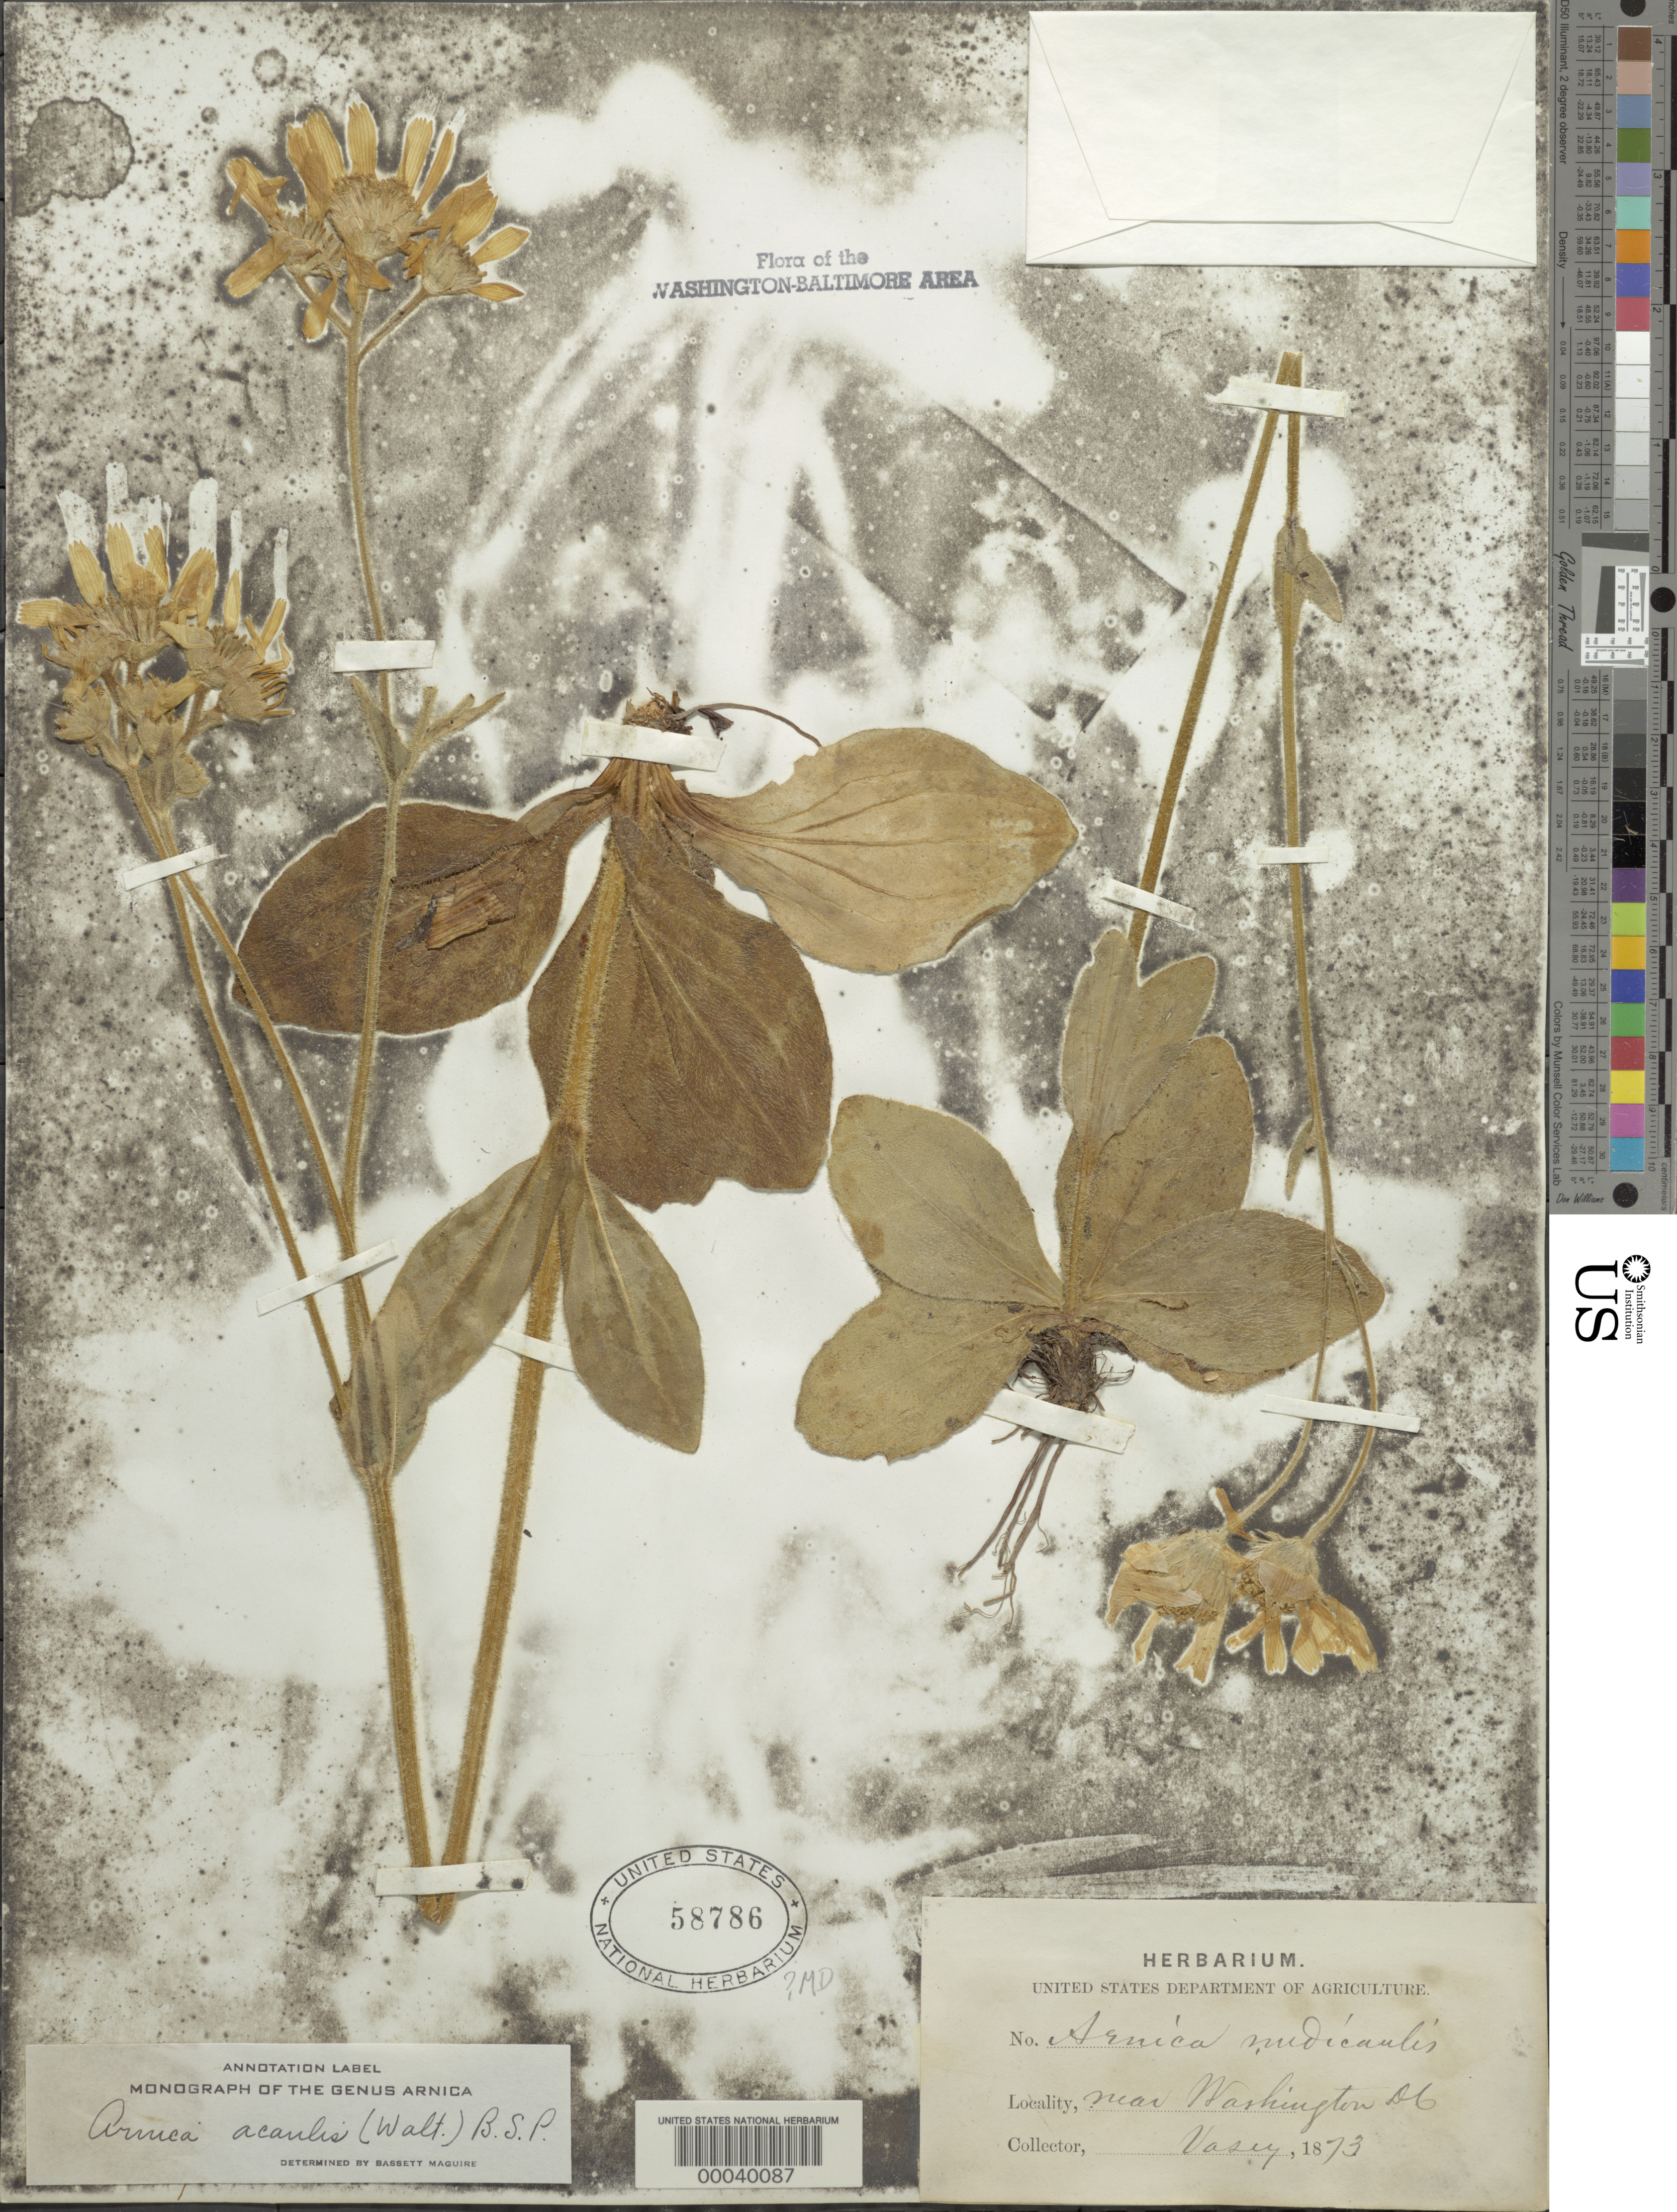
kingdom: Plantae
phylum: Tracheophyta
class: Magnoliopsida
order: Asterales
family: Asteraceae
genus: Arnica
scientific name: Arnica acaulis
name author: (Walter) Britton, Stearns & Poggenb.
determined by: Maguire, Bassett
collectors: G. Vasey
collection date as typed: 1873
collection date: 1873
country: United States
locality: Near DC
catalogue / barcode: US 58786